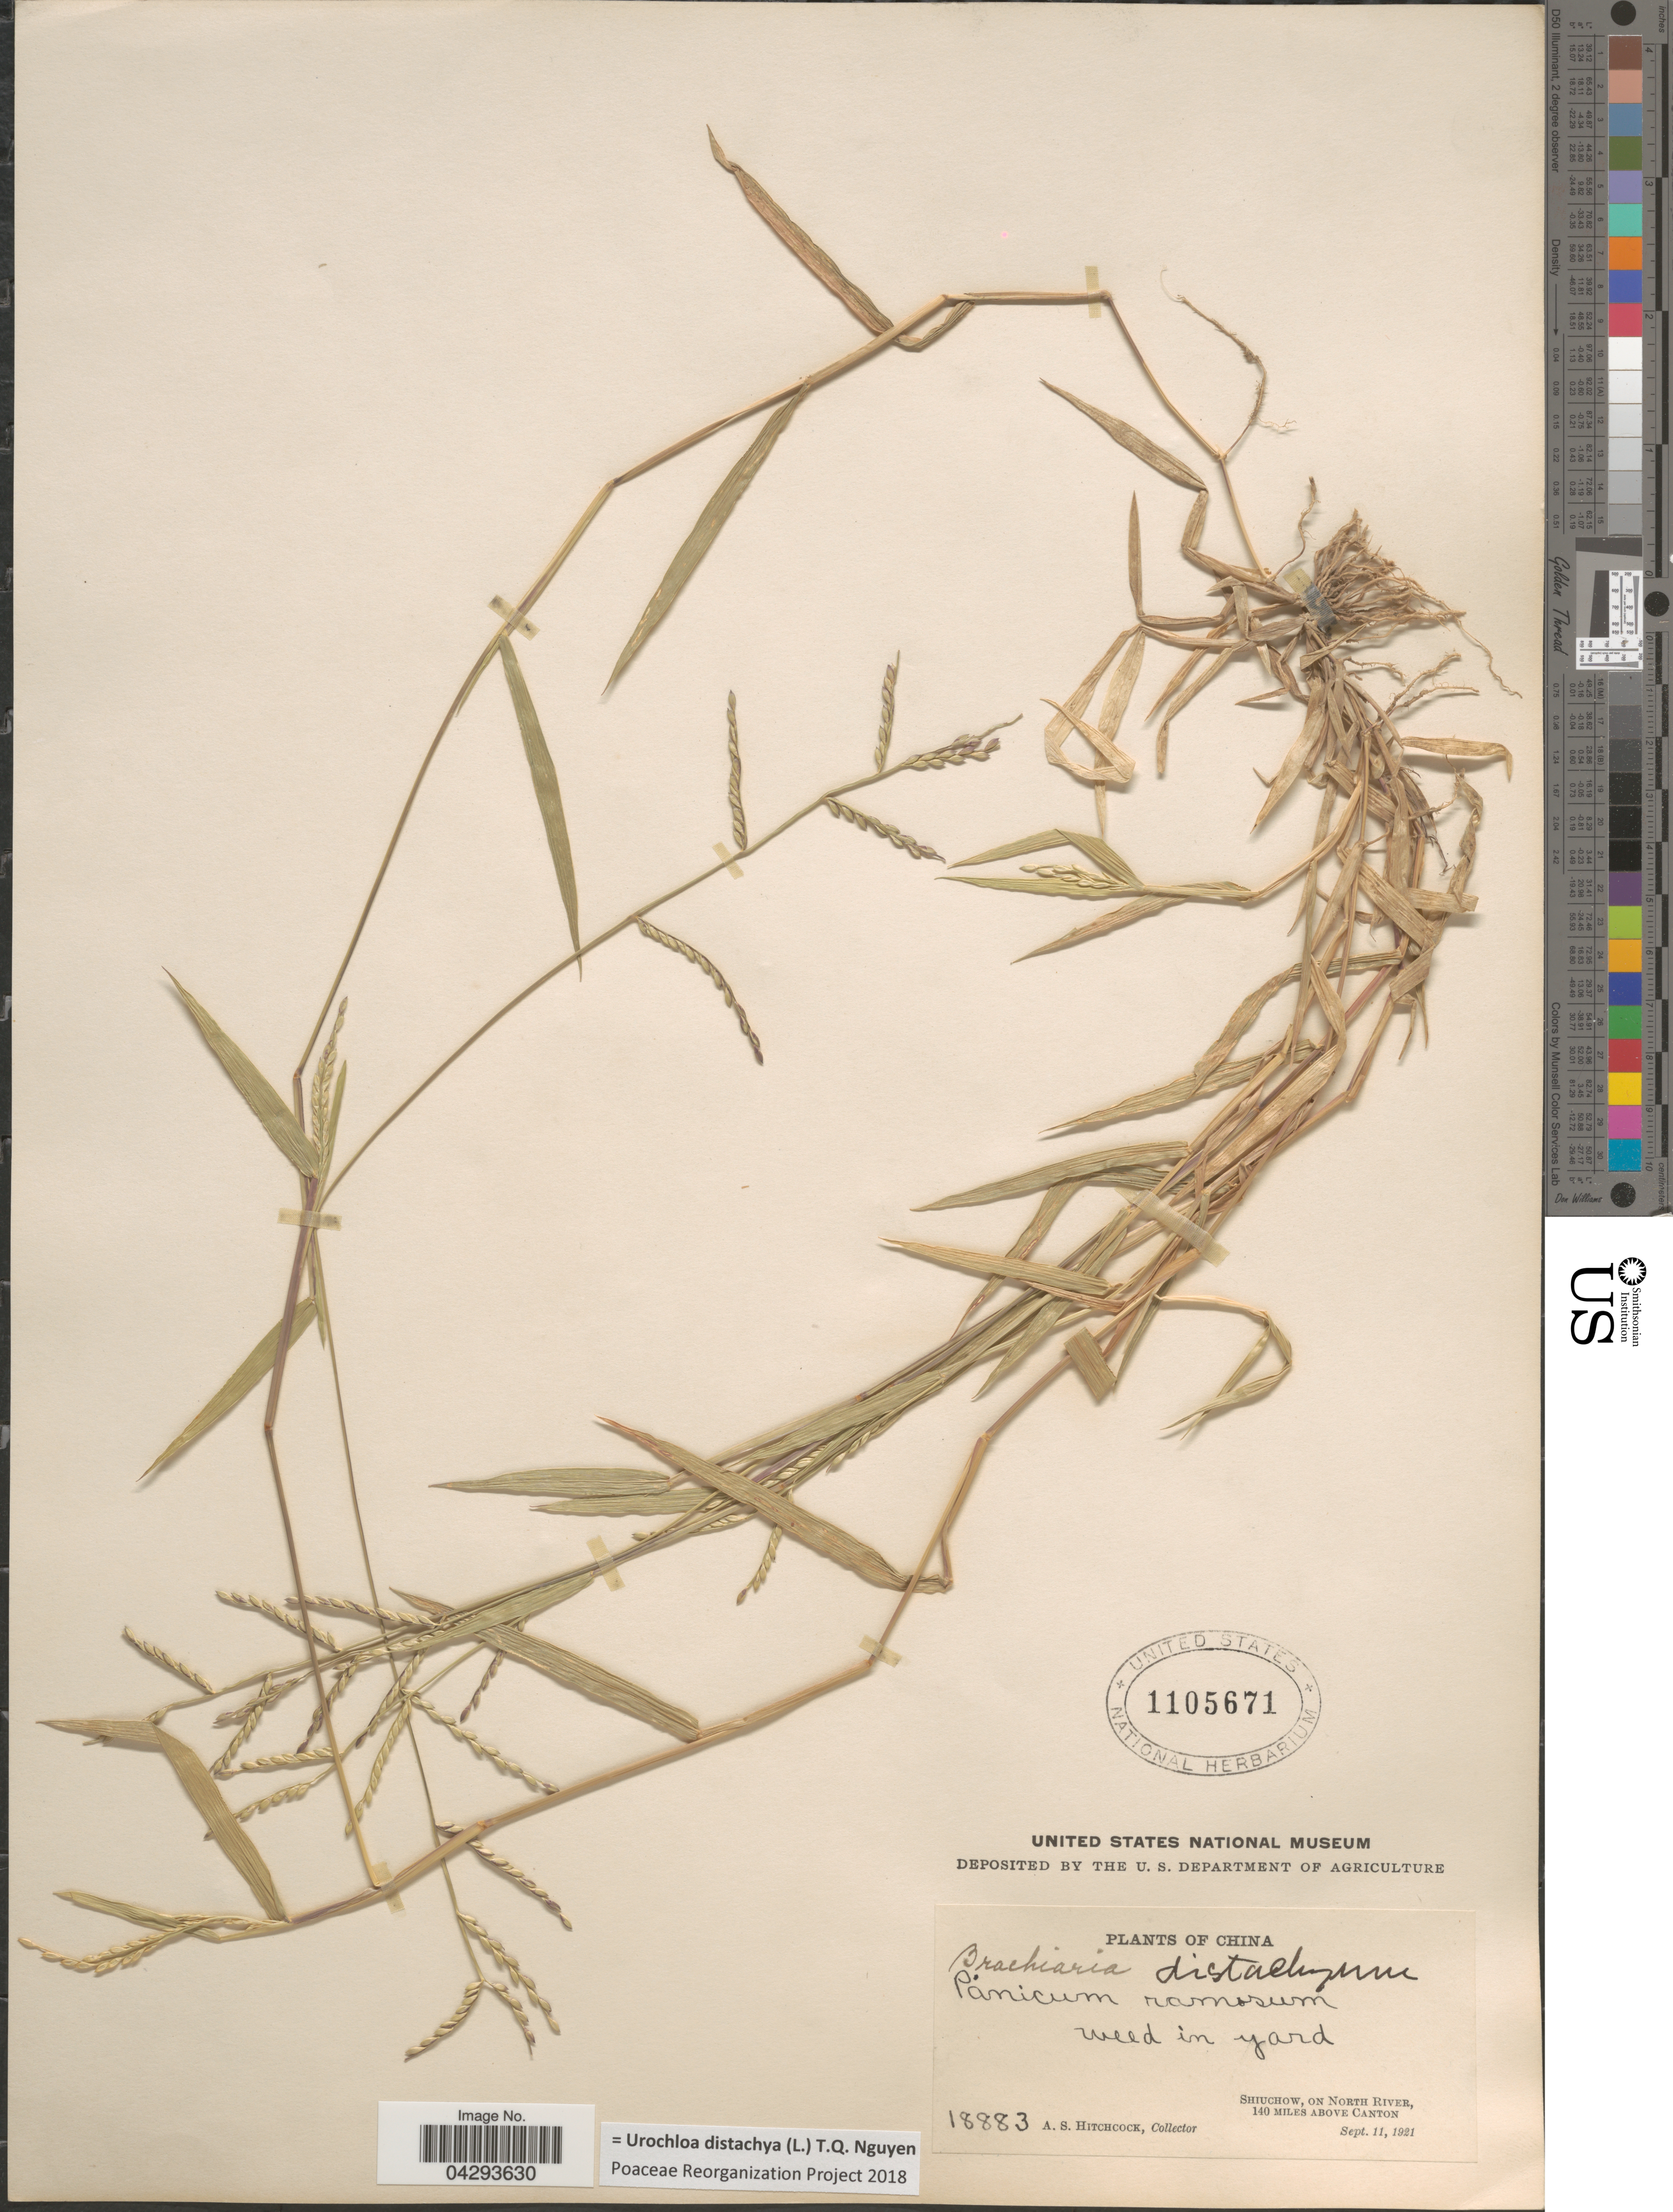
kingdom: Plantae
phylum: Tracheophyta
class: Liliopsida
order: Poales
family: Poaceae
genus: Urochloa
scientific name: Urochloa distachya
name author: (L.) T.Q. Nguyen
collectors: A. S. Hitchcock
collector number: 18883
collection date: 1921-09-11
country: China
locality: Shiuchow, on North River, 140 miles above Canton.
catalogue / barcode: US 1105671